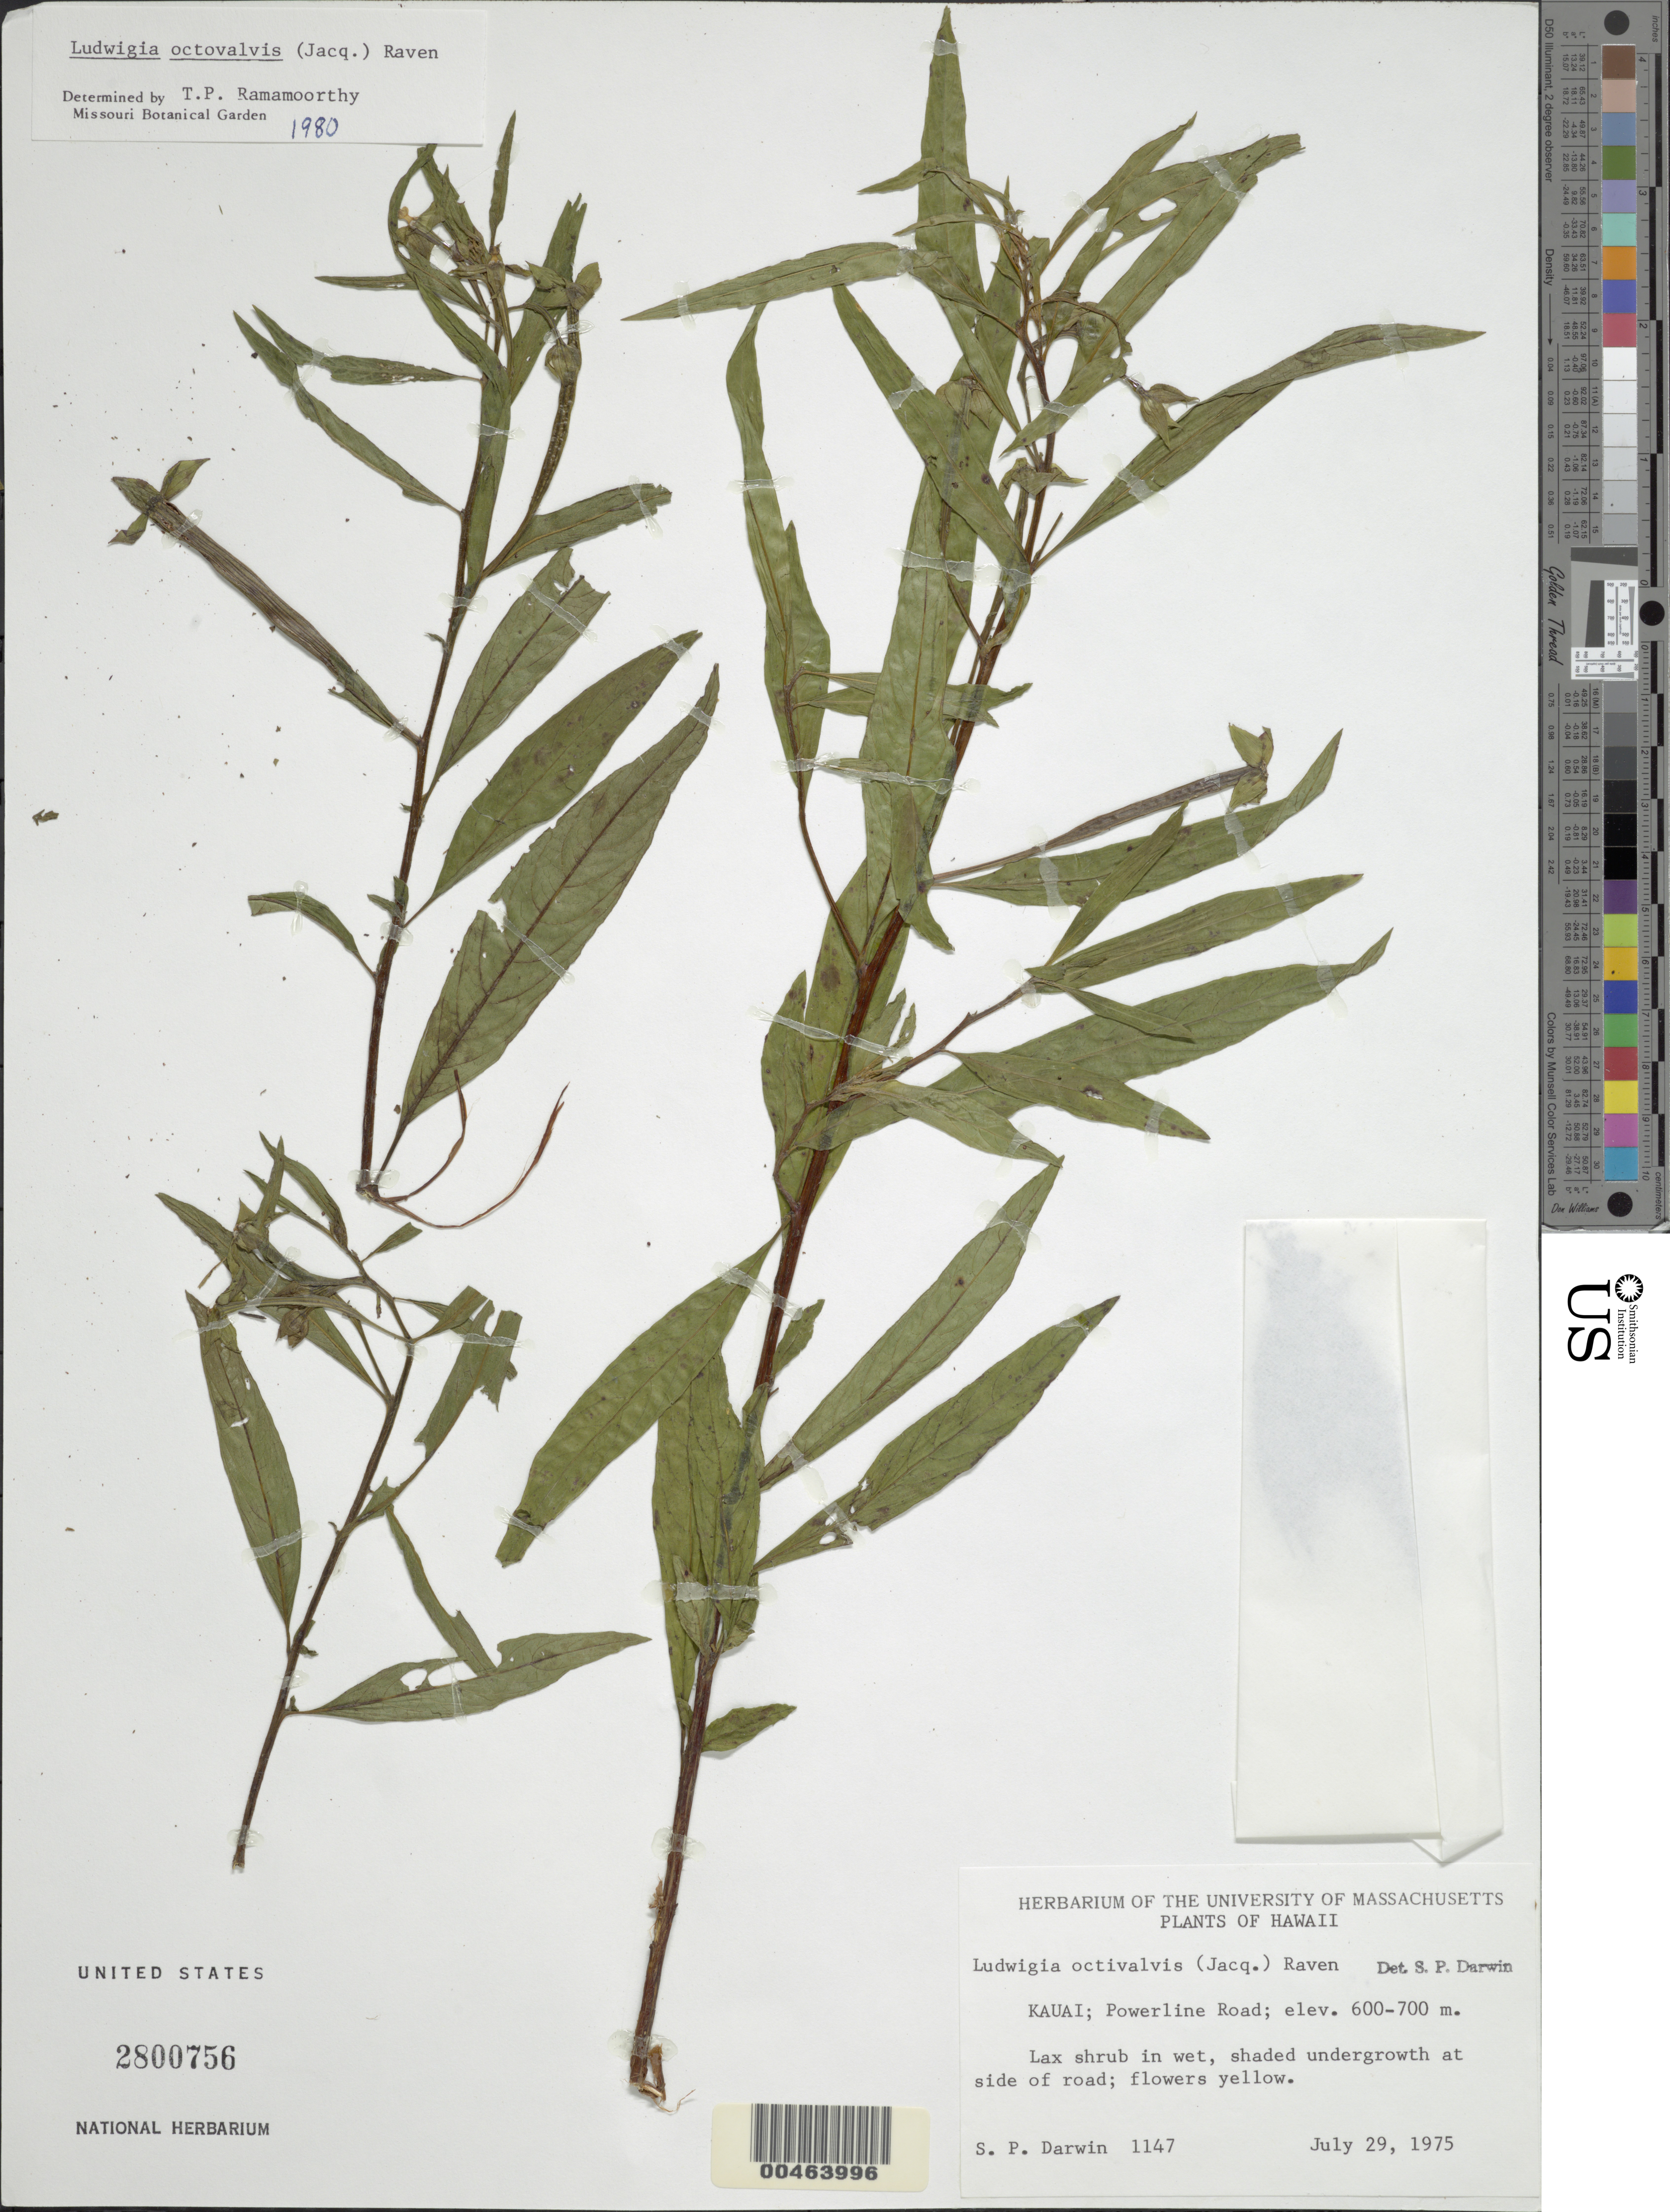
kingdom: Plantae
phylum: Tracheophyta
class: Magnoliopsida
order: Myrtales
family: Onagraceae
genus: Ludwigia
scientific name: Ludwigia octovalvis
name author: (Jacq.) P.H. Raven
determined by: Darwin, S. P.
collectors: S. P. Darwin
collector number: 1147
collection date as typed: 29 Jul 1975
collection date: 1975-07-29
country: United States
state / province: Hawaii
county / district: Kauai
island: Kaua'i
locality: Powerline Road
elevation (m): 600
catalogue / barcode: US 2800756